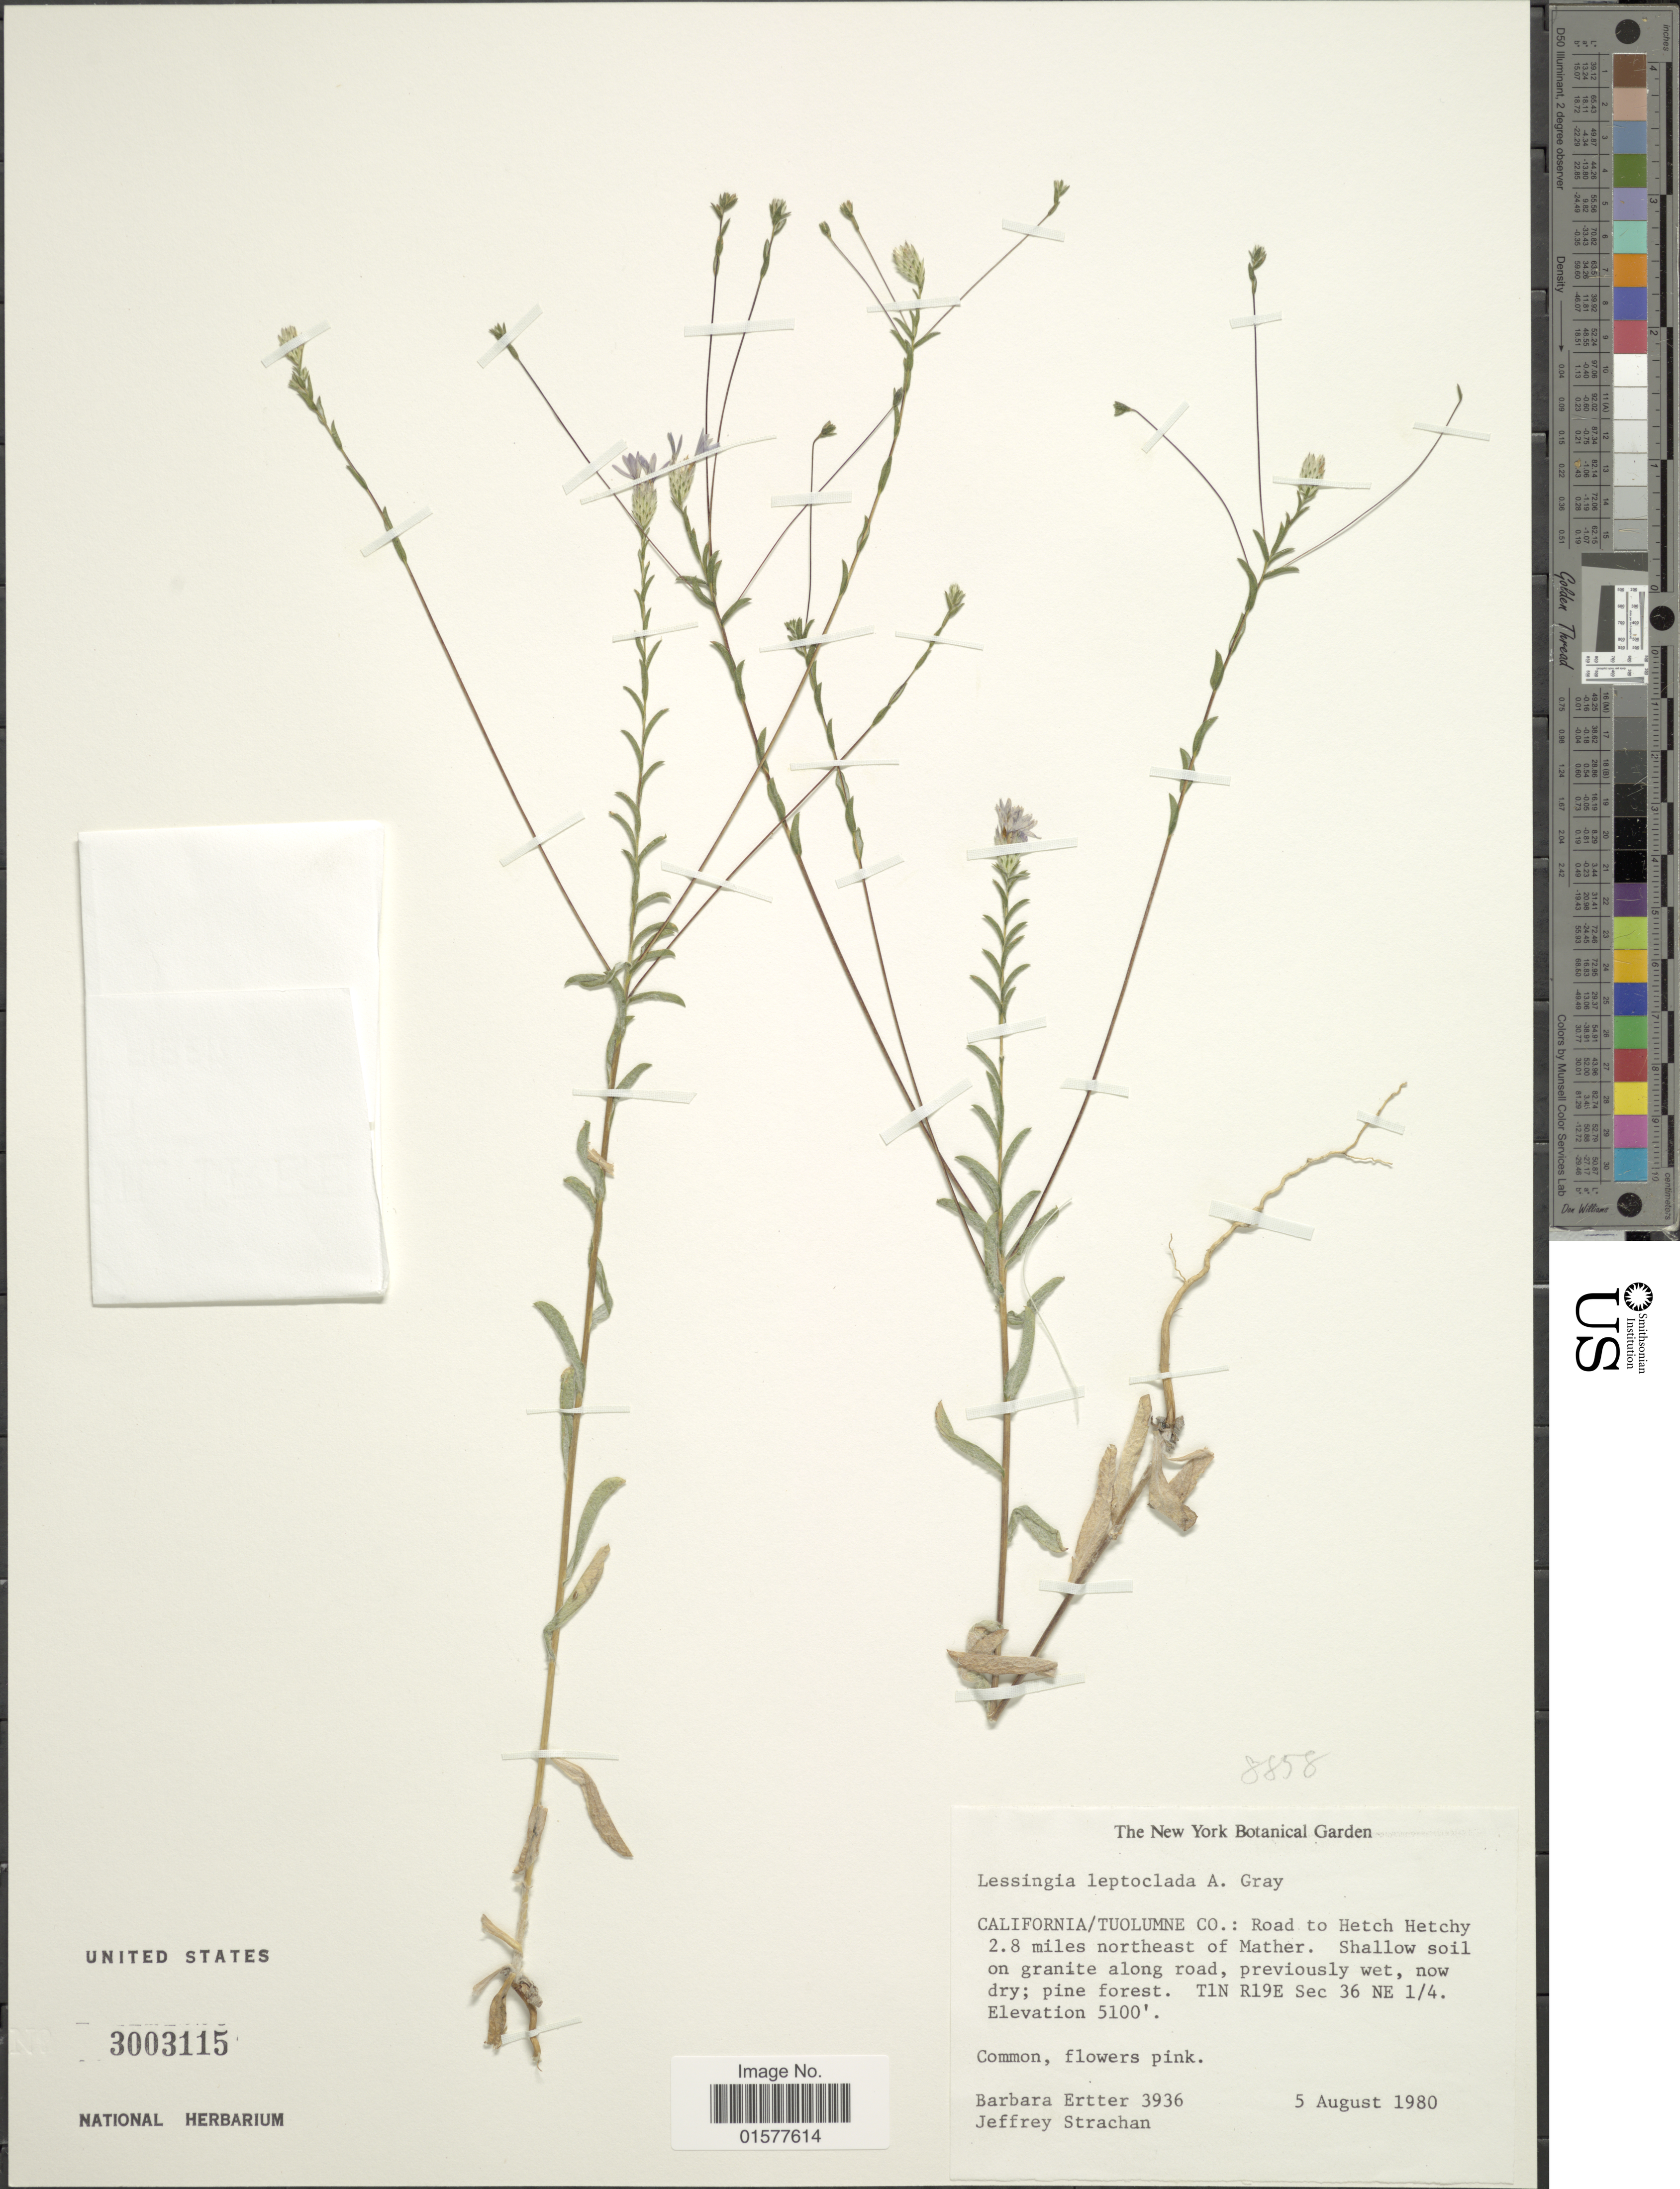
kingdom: Plantae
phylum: Tracheophyta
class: Magnoliopsida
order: Asterales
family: Asteraceae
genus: Lessingia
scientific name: Lessingia leptoclada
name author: A. Gray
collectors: B. Ertter & J. Strachan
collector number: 3936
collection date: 1980-08-05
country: United States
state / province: California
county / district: Tuolumne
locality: California/Tuolumne Co.: Road to Hetch Hetchy 2.8 miles northeast of Mather. T1N R19E Sec 36 NE 1/4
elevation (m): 1554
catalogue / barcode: US 3003115